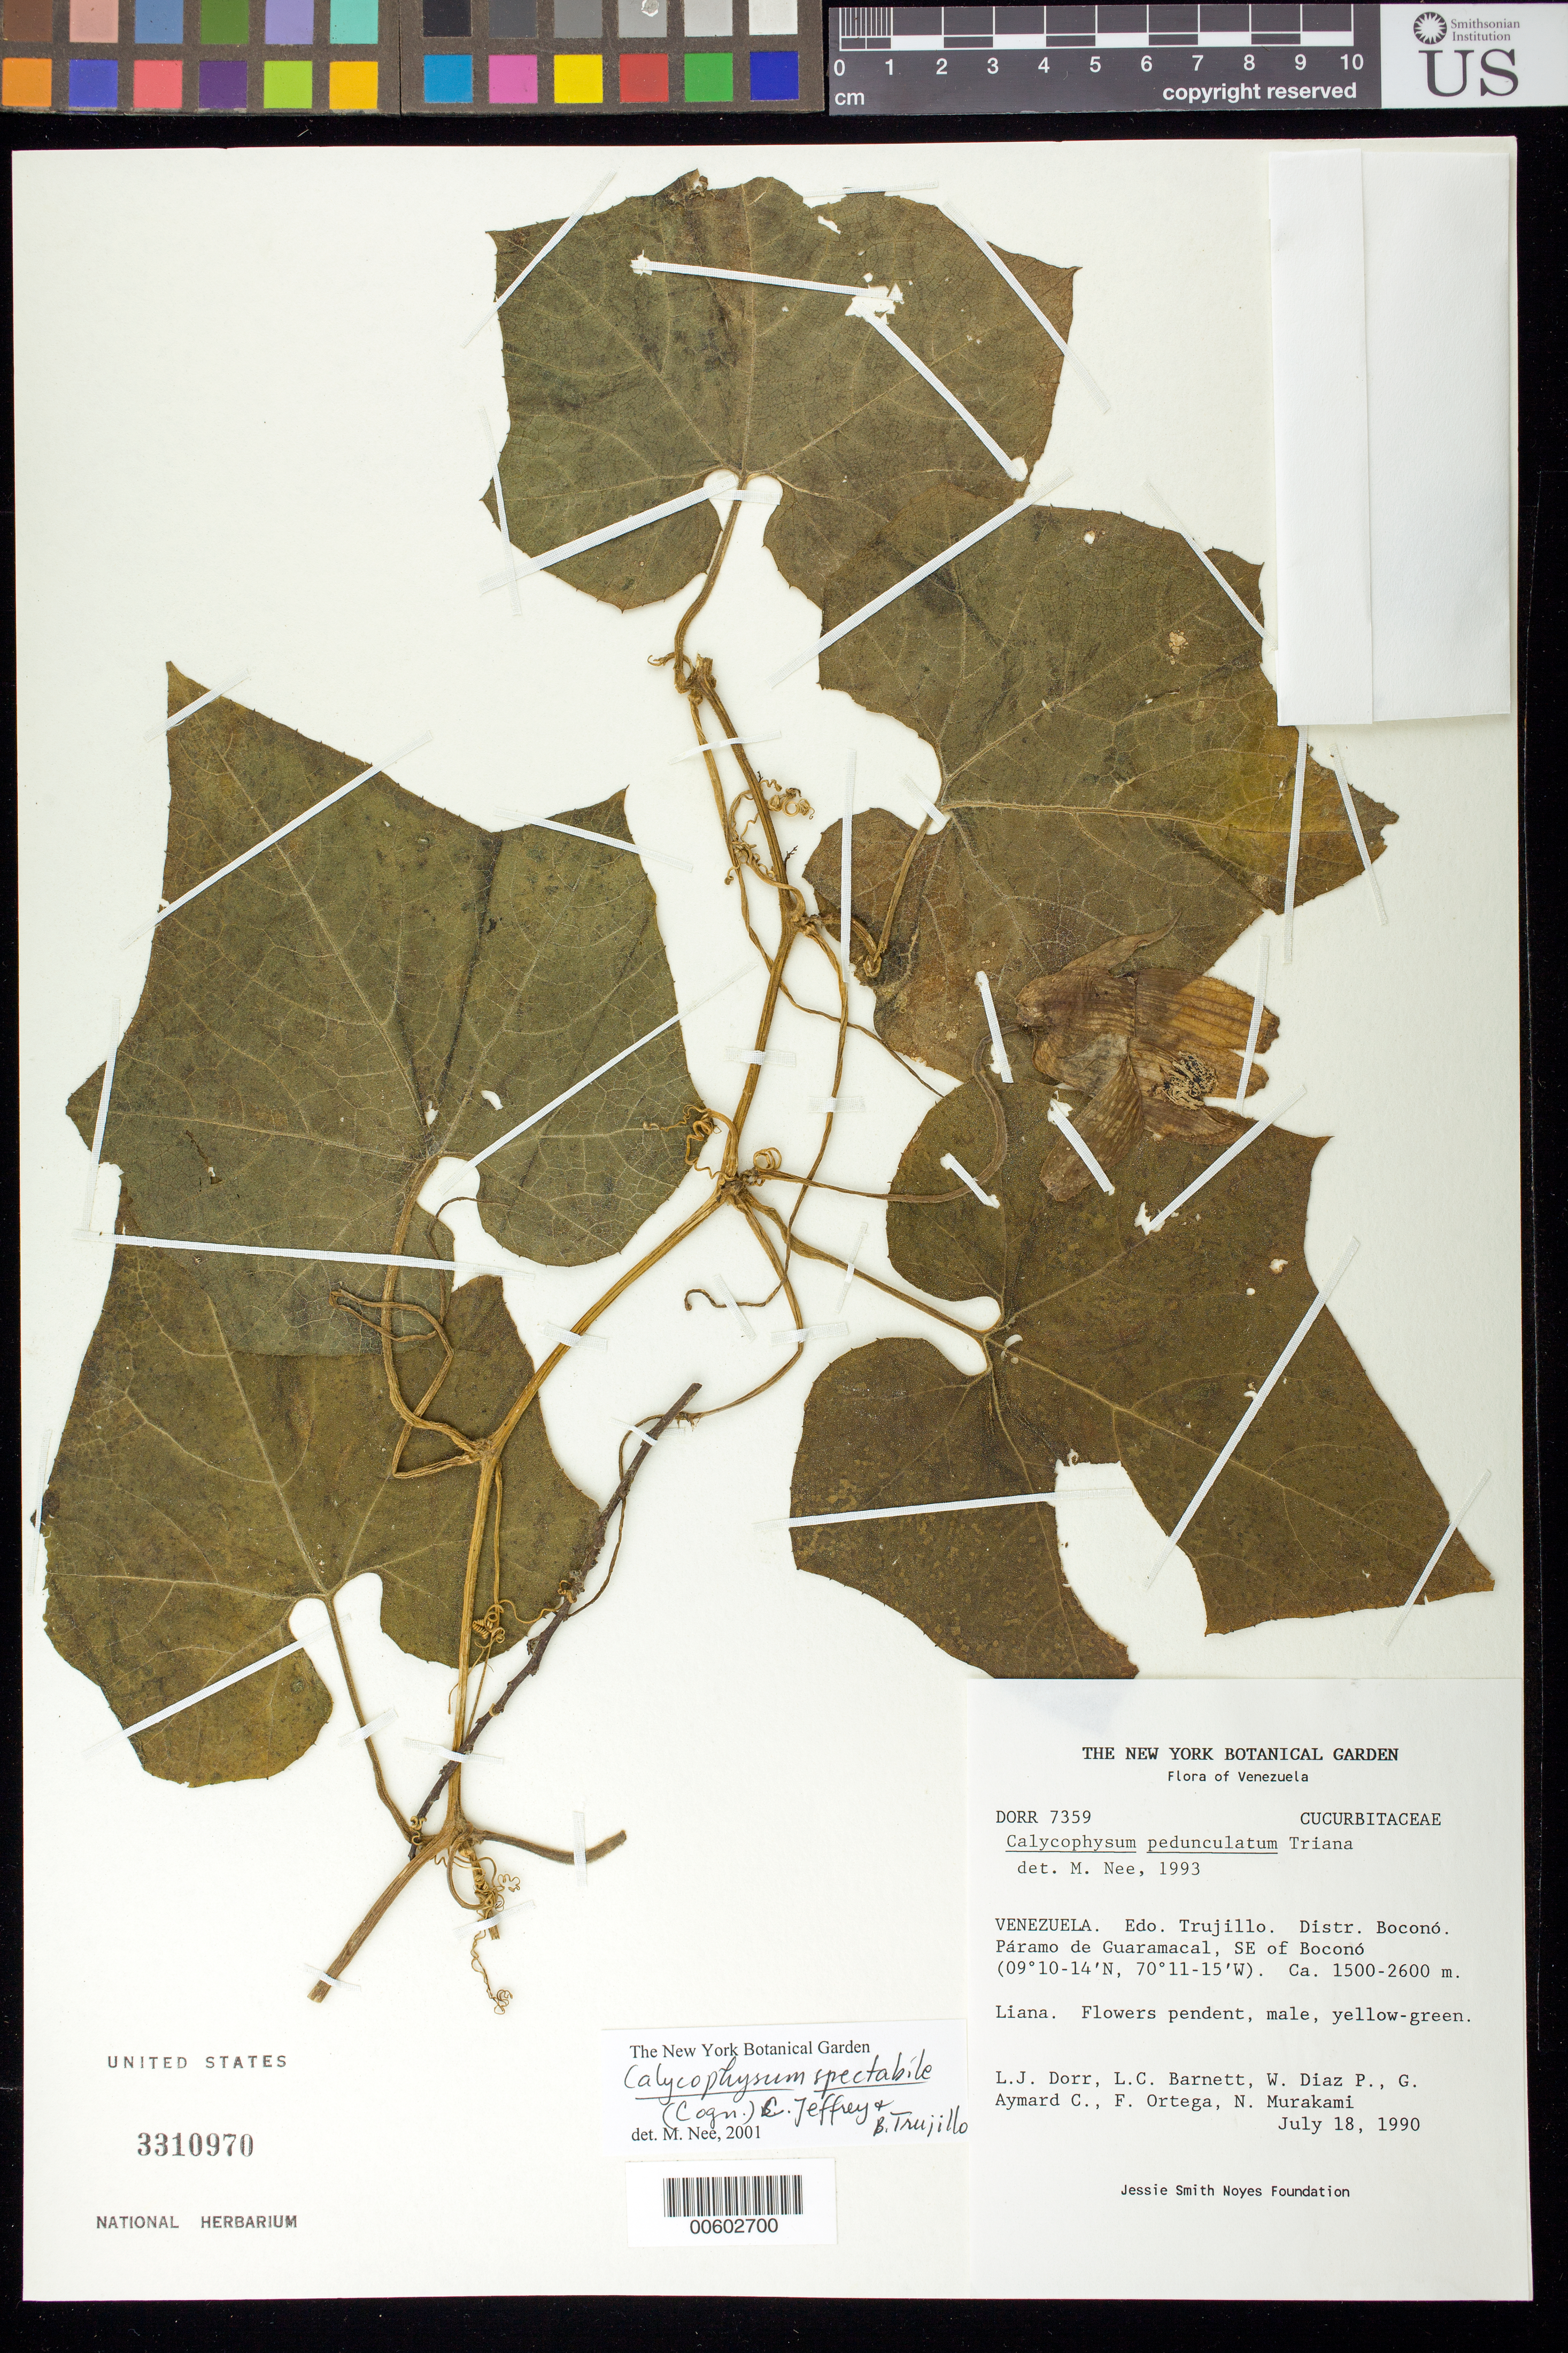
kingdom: Plantae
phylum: Tracheophyta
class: Magnoliopsida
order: Cucurbitales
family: Cucurbitaceae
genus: Calycophysum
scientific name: Calycophysum spectabile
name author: (Cogn.) C. Jeffrey & Trujillo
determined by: Nee, Michael H.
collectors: L. J. Dorr, L. C. Barnett, W. Díaz P., G. A. Aymard, F. J. Ortega & N. Murakami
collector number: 7359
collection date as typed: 18 Jul 1990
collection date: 1990-07-18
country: Venezuela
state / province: Trujillo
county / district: Boconó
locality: Páramo de Guaramacal, SE of Boconó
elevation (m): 1500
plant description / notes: NY, PORT, US, VEN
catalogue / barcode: US 3310970